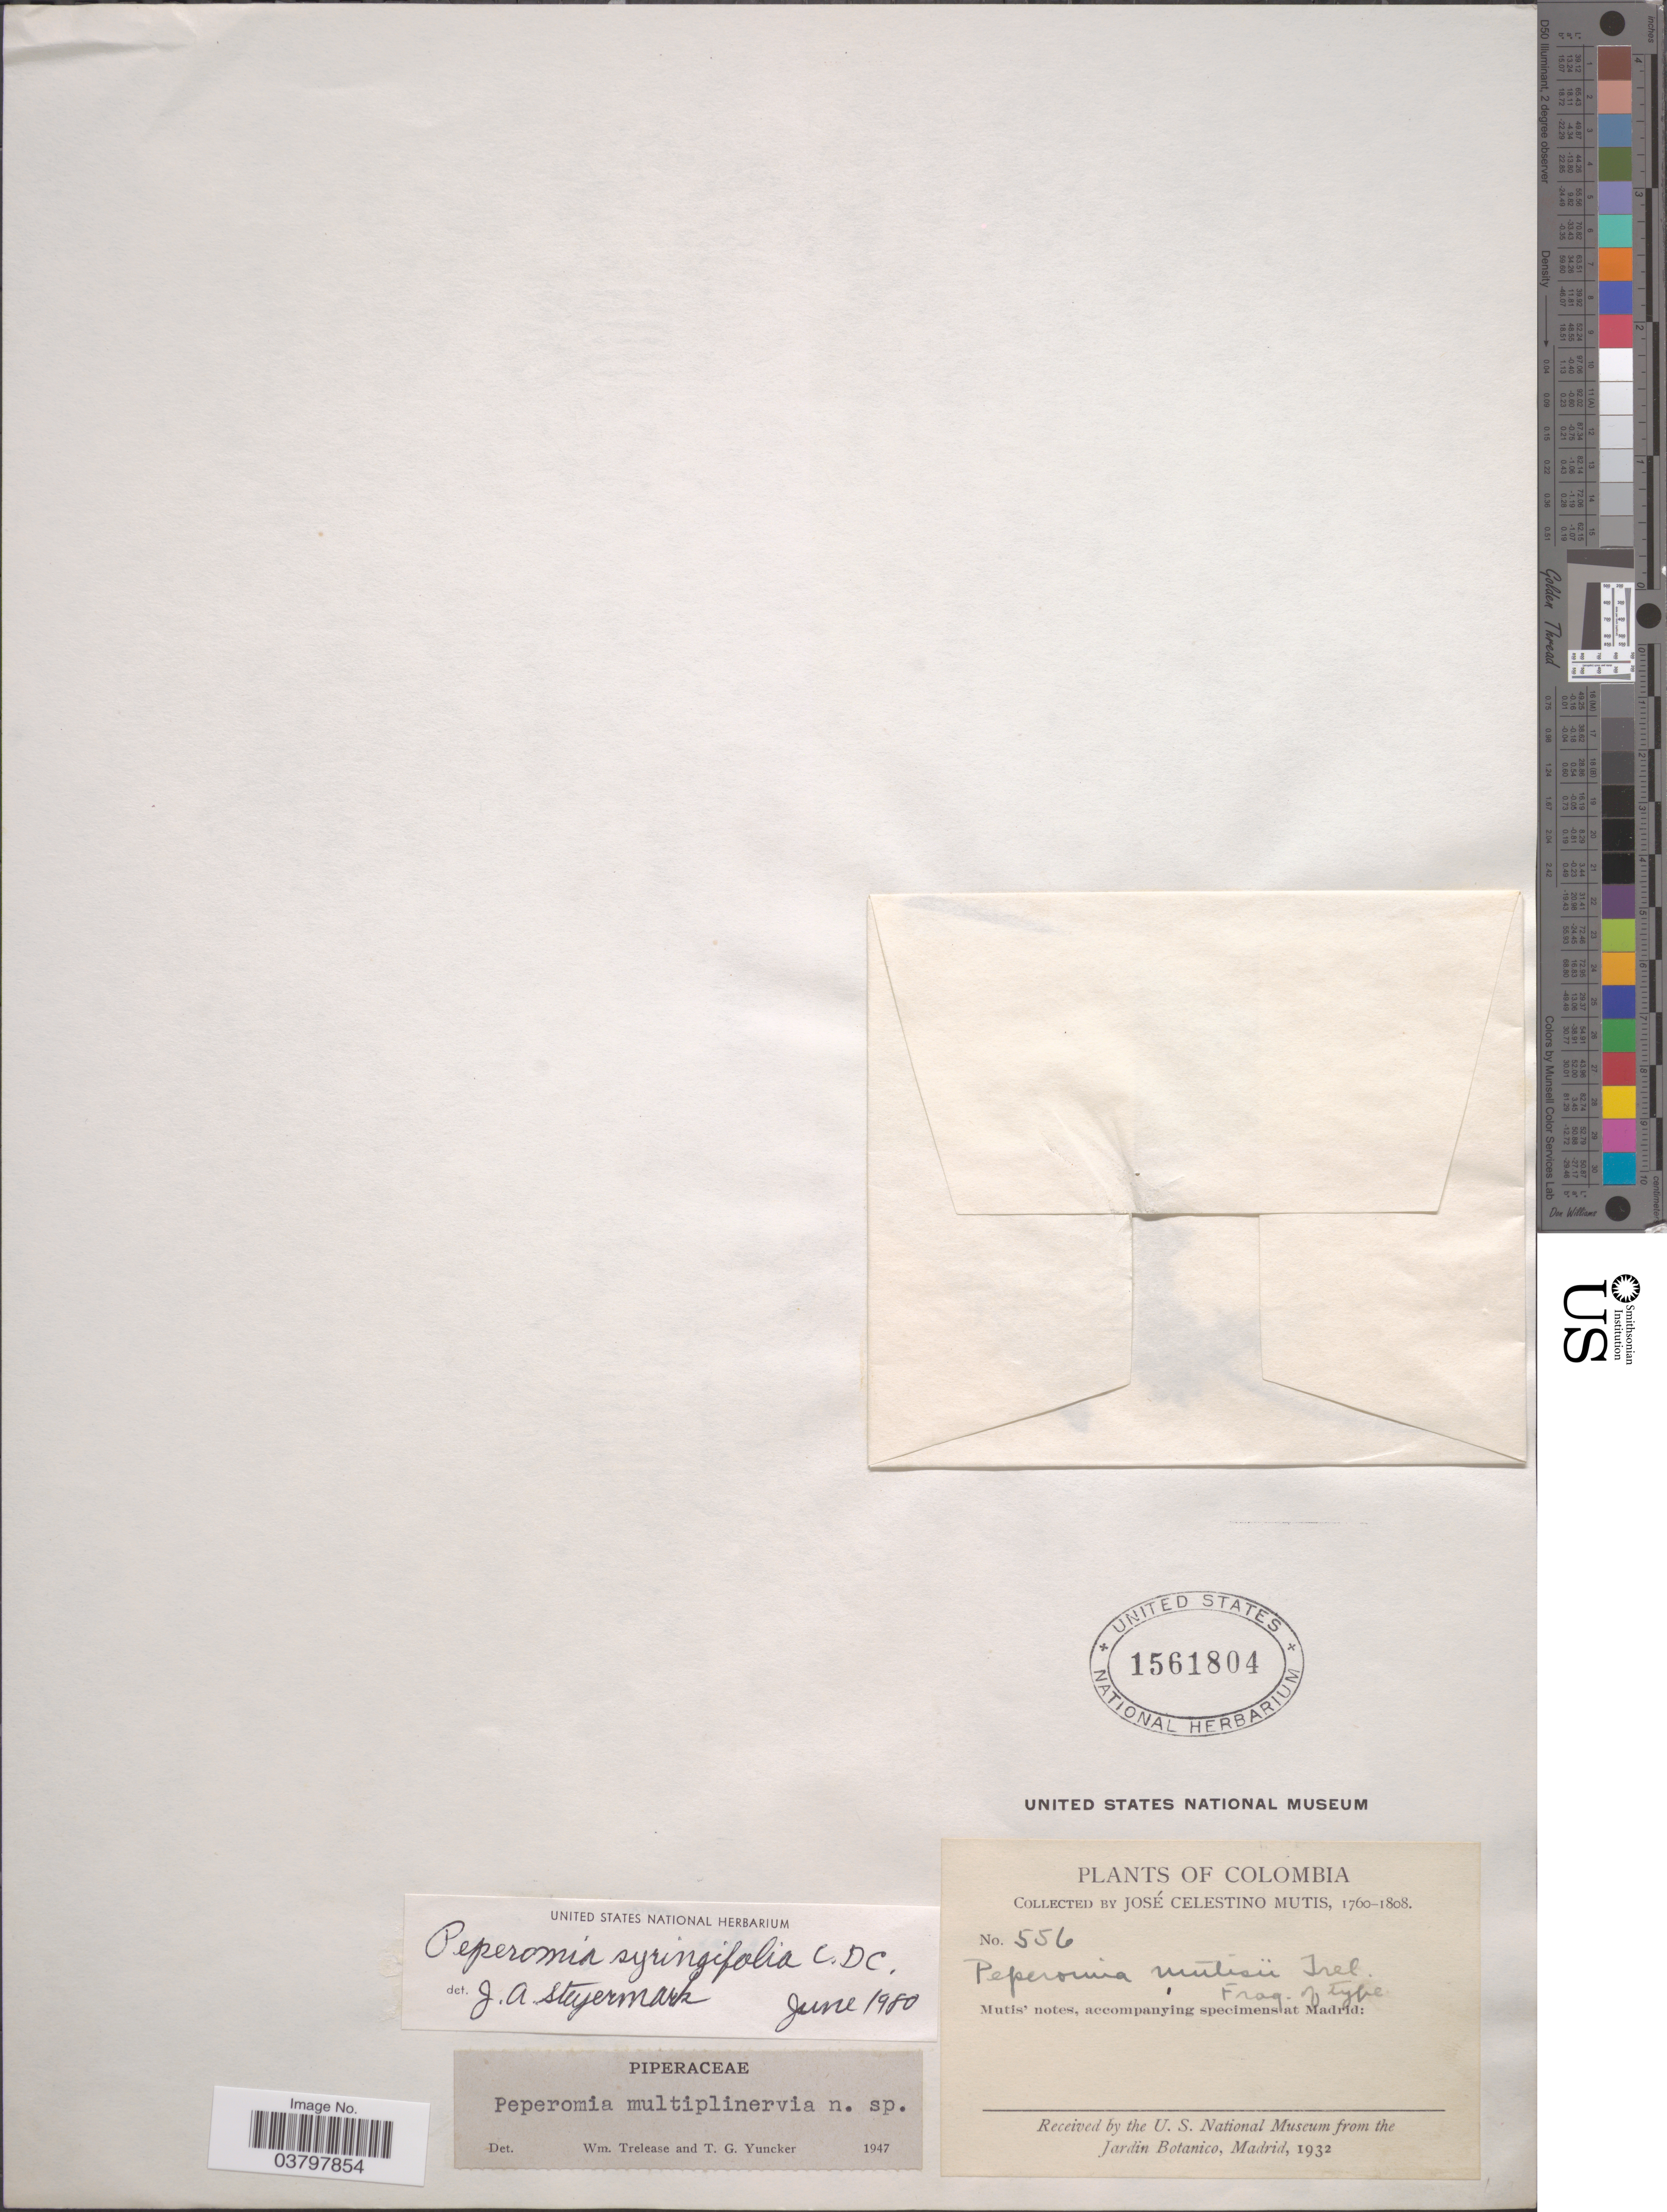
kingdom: Plantae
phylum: Tracheophyta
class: Magnoliopsida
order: Piperales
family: Piperaceae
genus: Peperomia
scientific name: Peperomia syringifolia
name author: C. DC.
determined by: Jiménez, José Estaban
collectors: J. C. B. Mutis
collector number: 556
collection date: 1760/1808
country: Colombia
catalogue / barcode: US 1561804